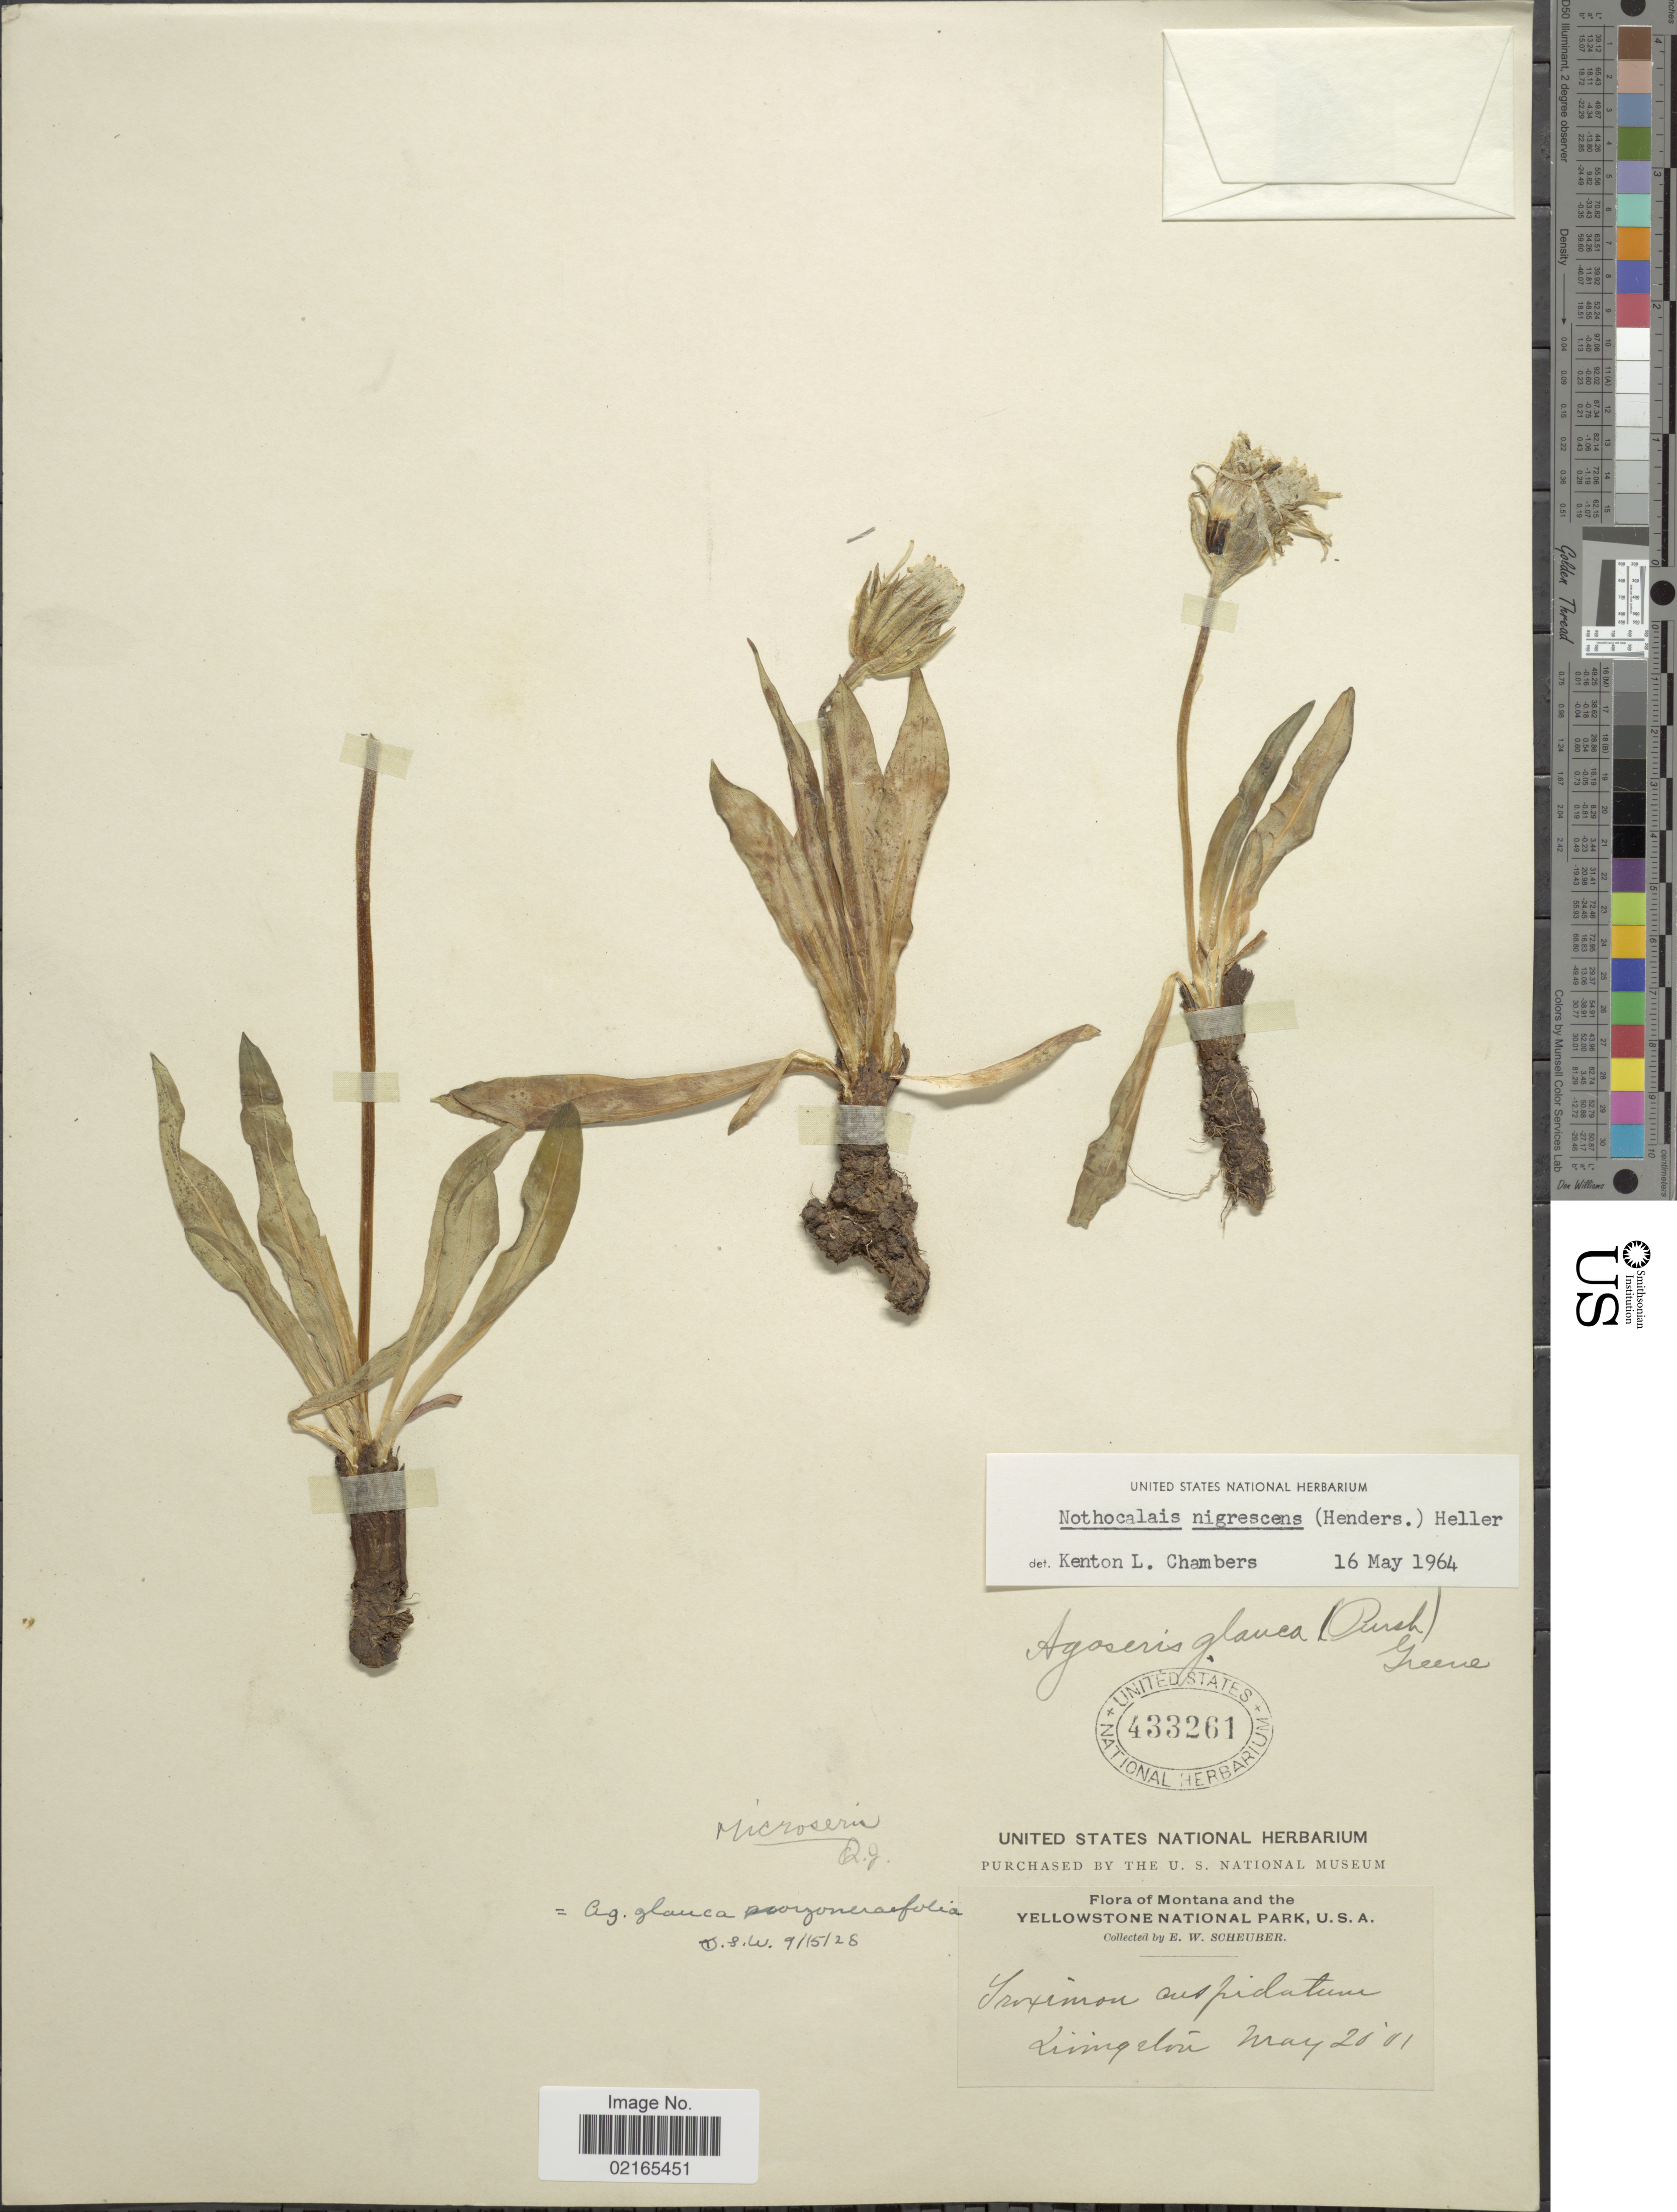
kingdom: Plantae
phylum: Tracheophyta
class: Magnoliopsida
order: Asterales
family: Asteraceae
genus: Nothocalais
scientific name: Nothocalais nigrescens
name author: (L.F. Hend.) A. Heller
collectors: E. Scheuber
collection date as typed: Transcribed d/m/y: 20/5/01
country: United States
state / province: Montana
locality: Montana and the Yellowstone National Park, Livington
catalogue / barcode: US 433261